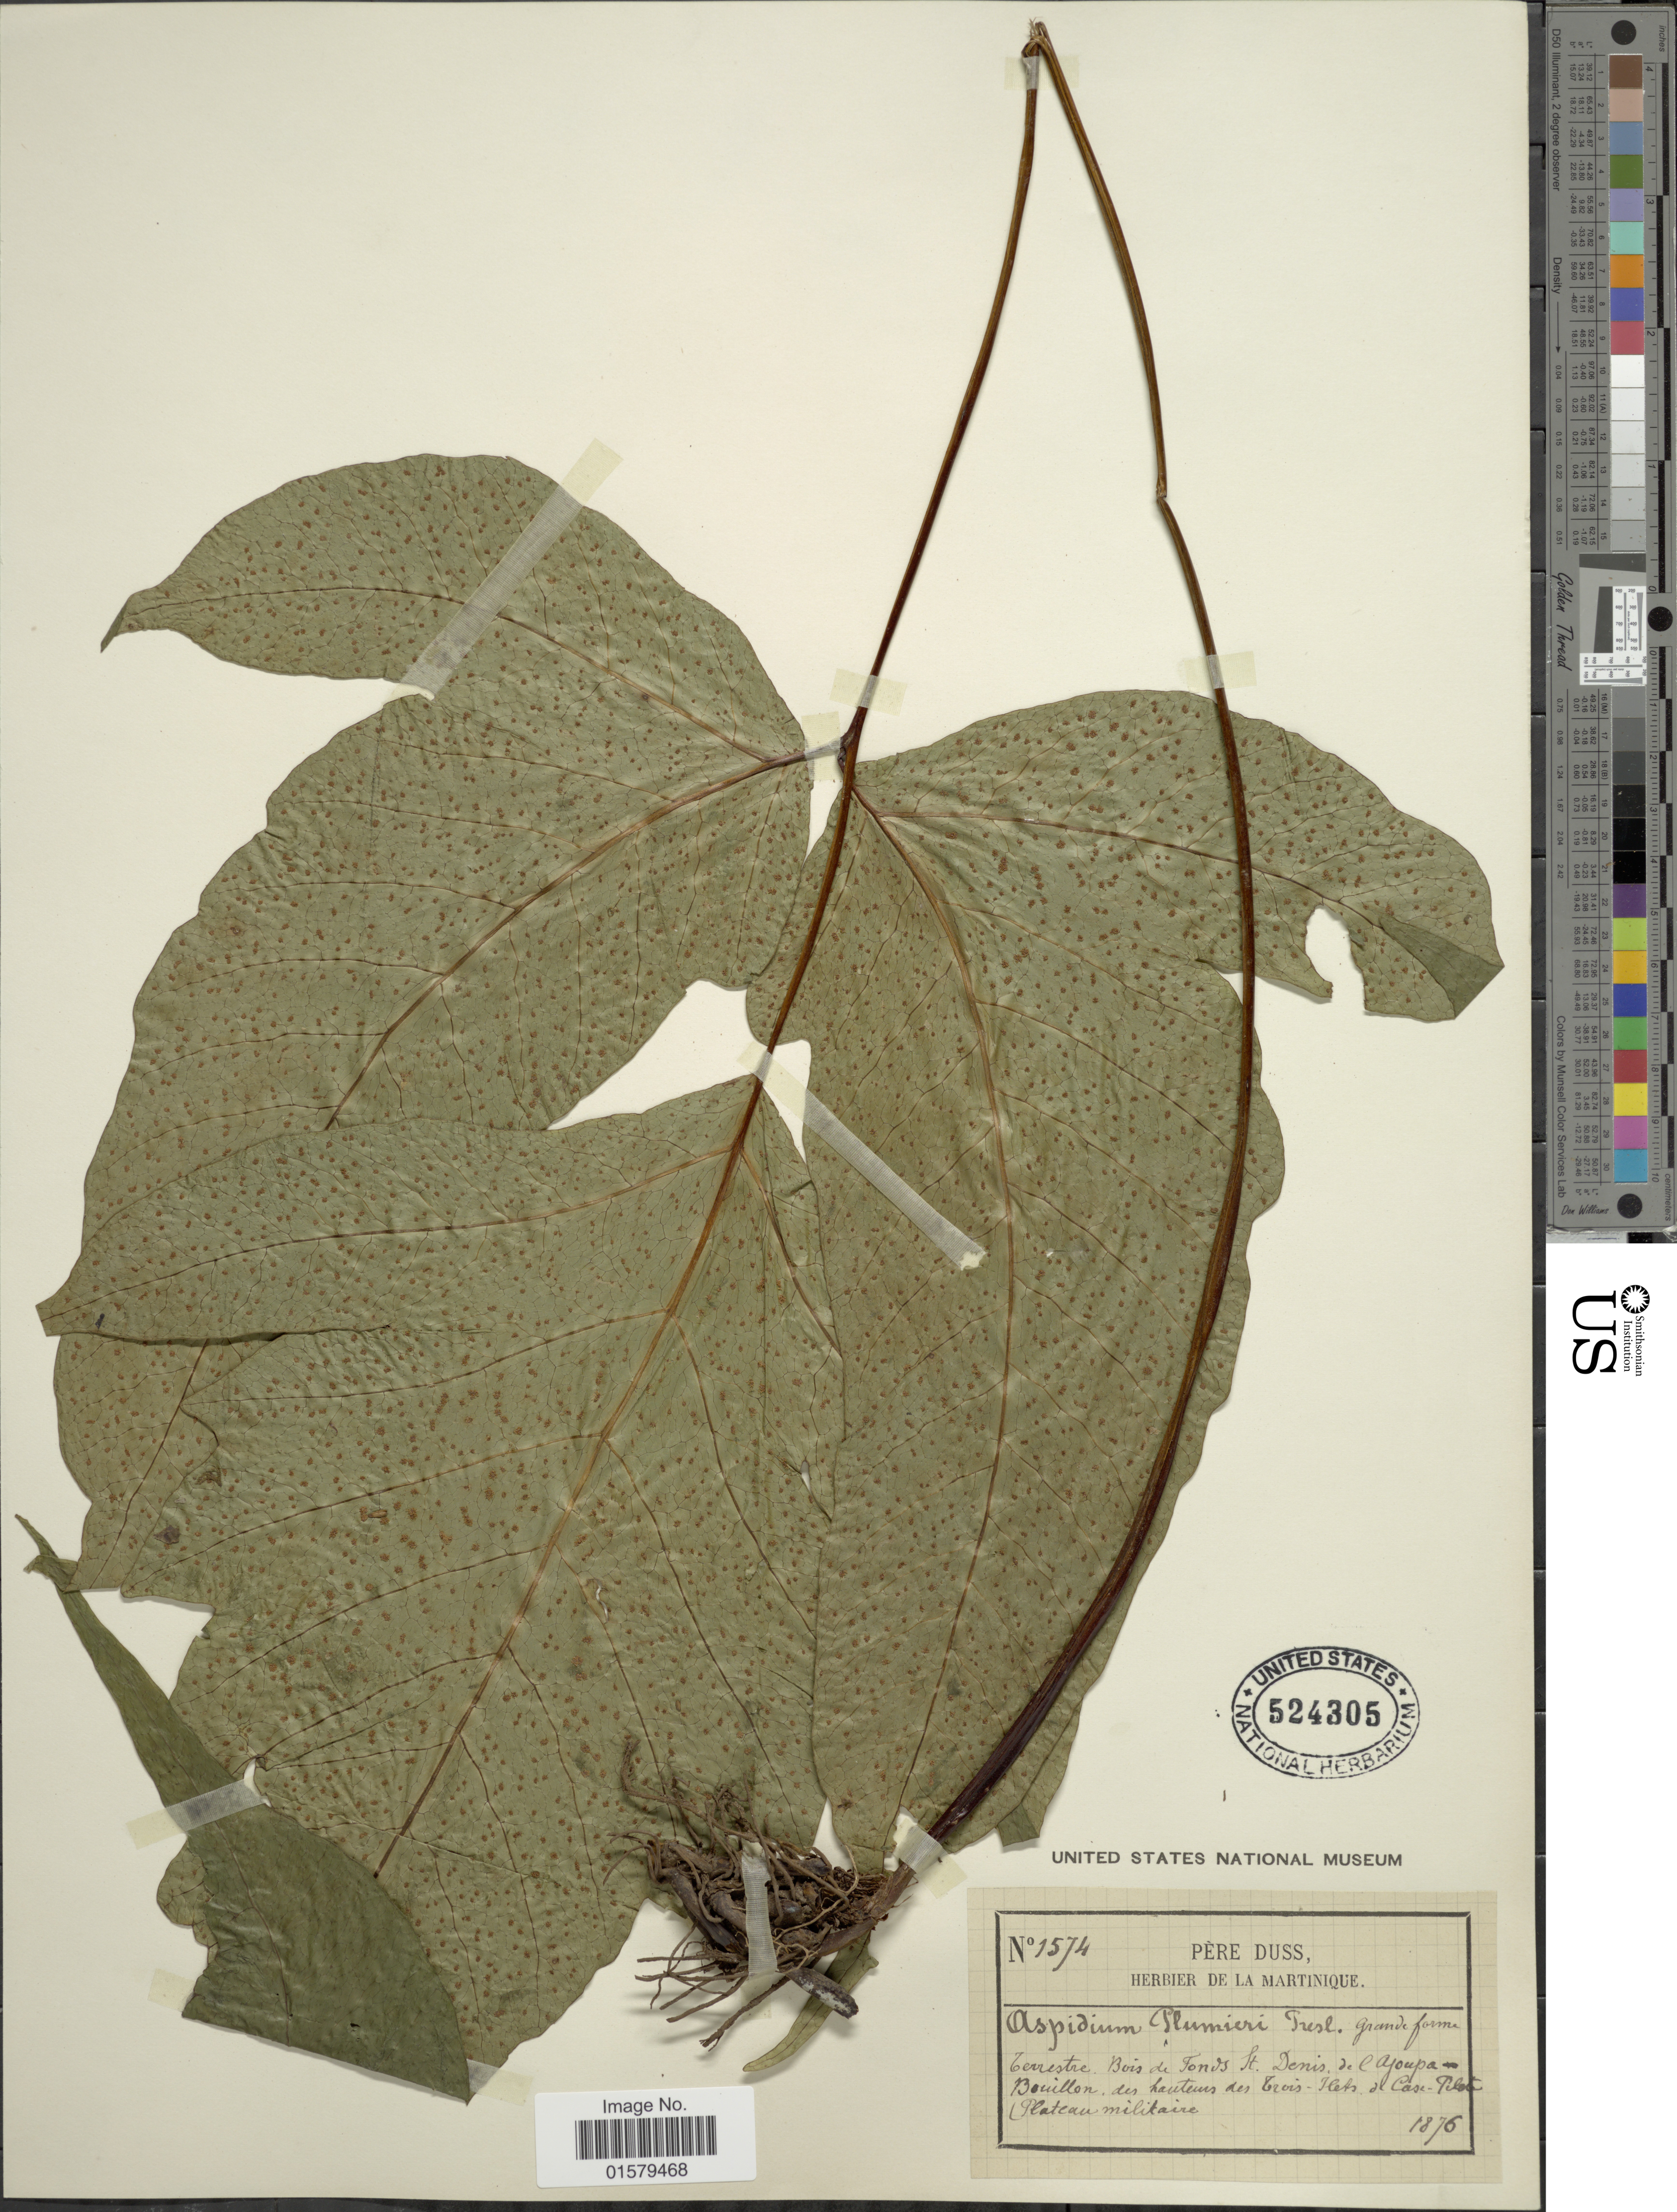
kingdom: Plantae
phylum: Tracheophyta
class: Polypodiopsida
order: Polypodiales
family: Tectariaceae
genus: Tectaria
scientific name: Tectaria trifoliata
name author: (L.) Cav.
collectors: Père Duss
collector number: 1574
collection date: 1876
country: Martinique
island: Martinique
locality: Terrestre. Bois de Fonds St. Denis, de l'Ajoupa-Bouillon. des hauteurs des Trois-Ilets de Case Pilote Plateau militaire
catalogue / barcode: US 524305